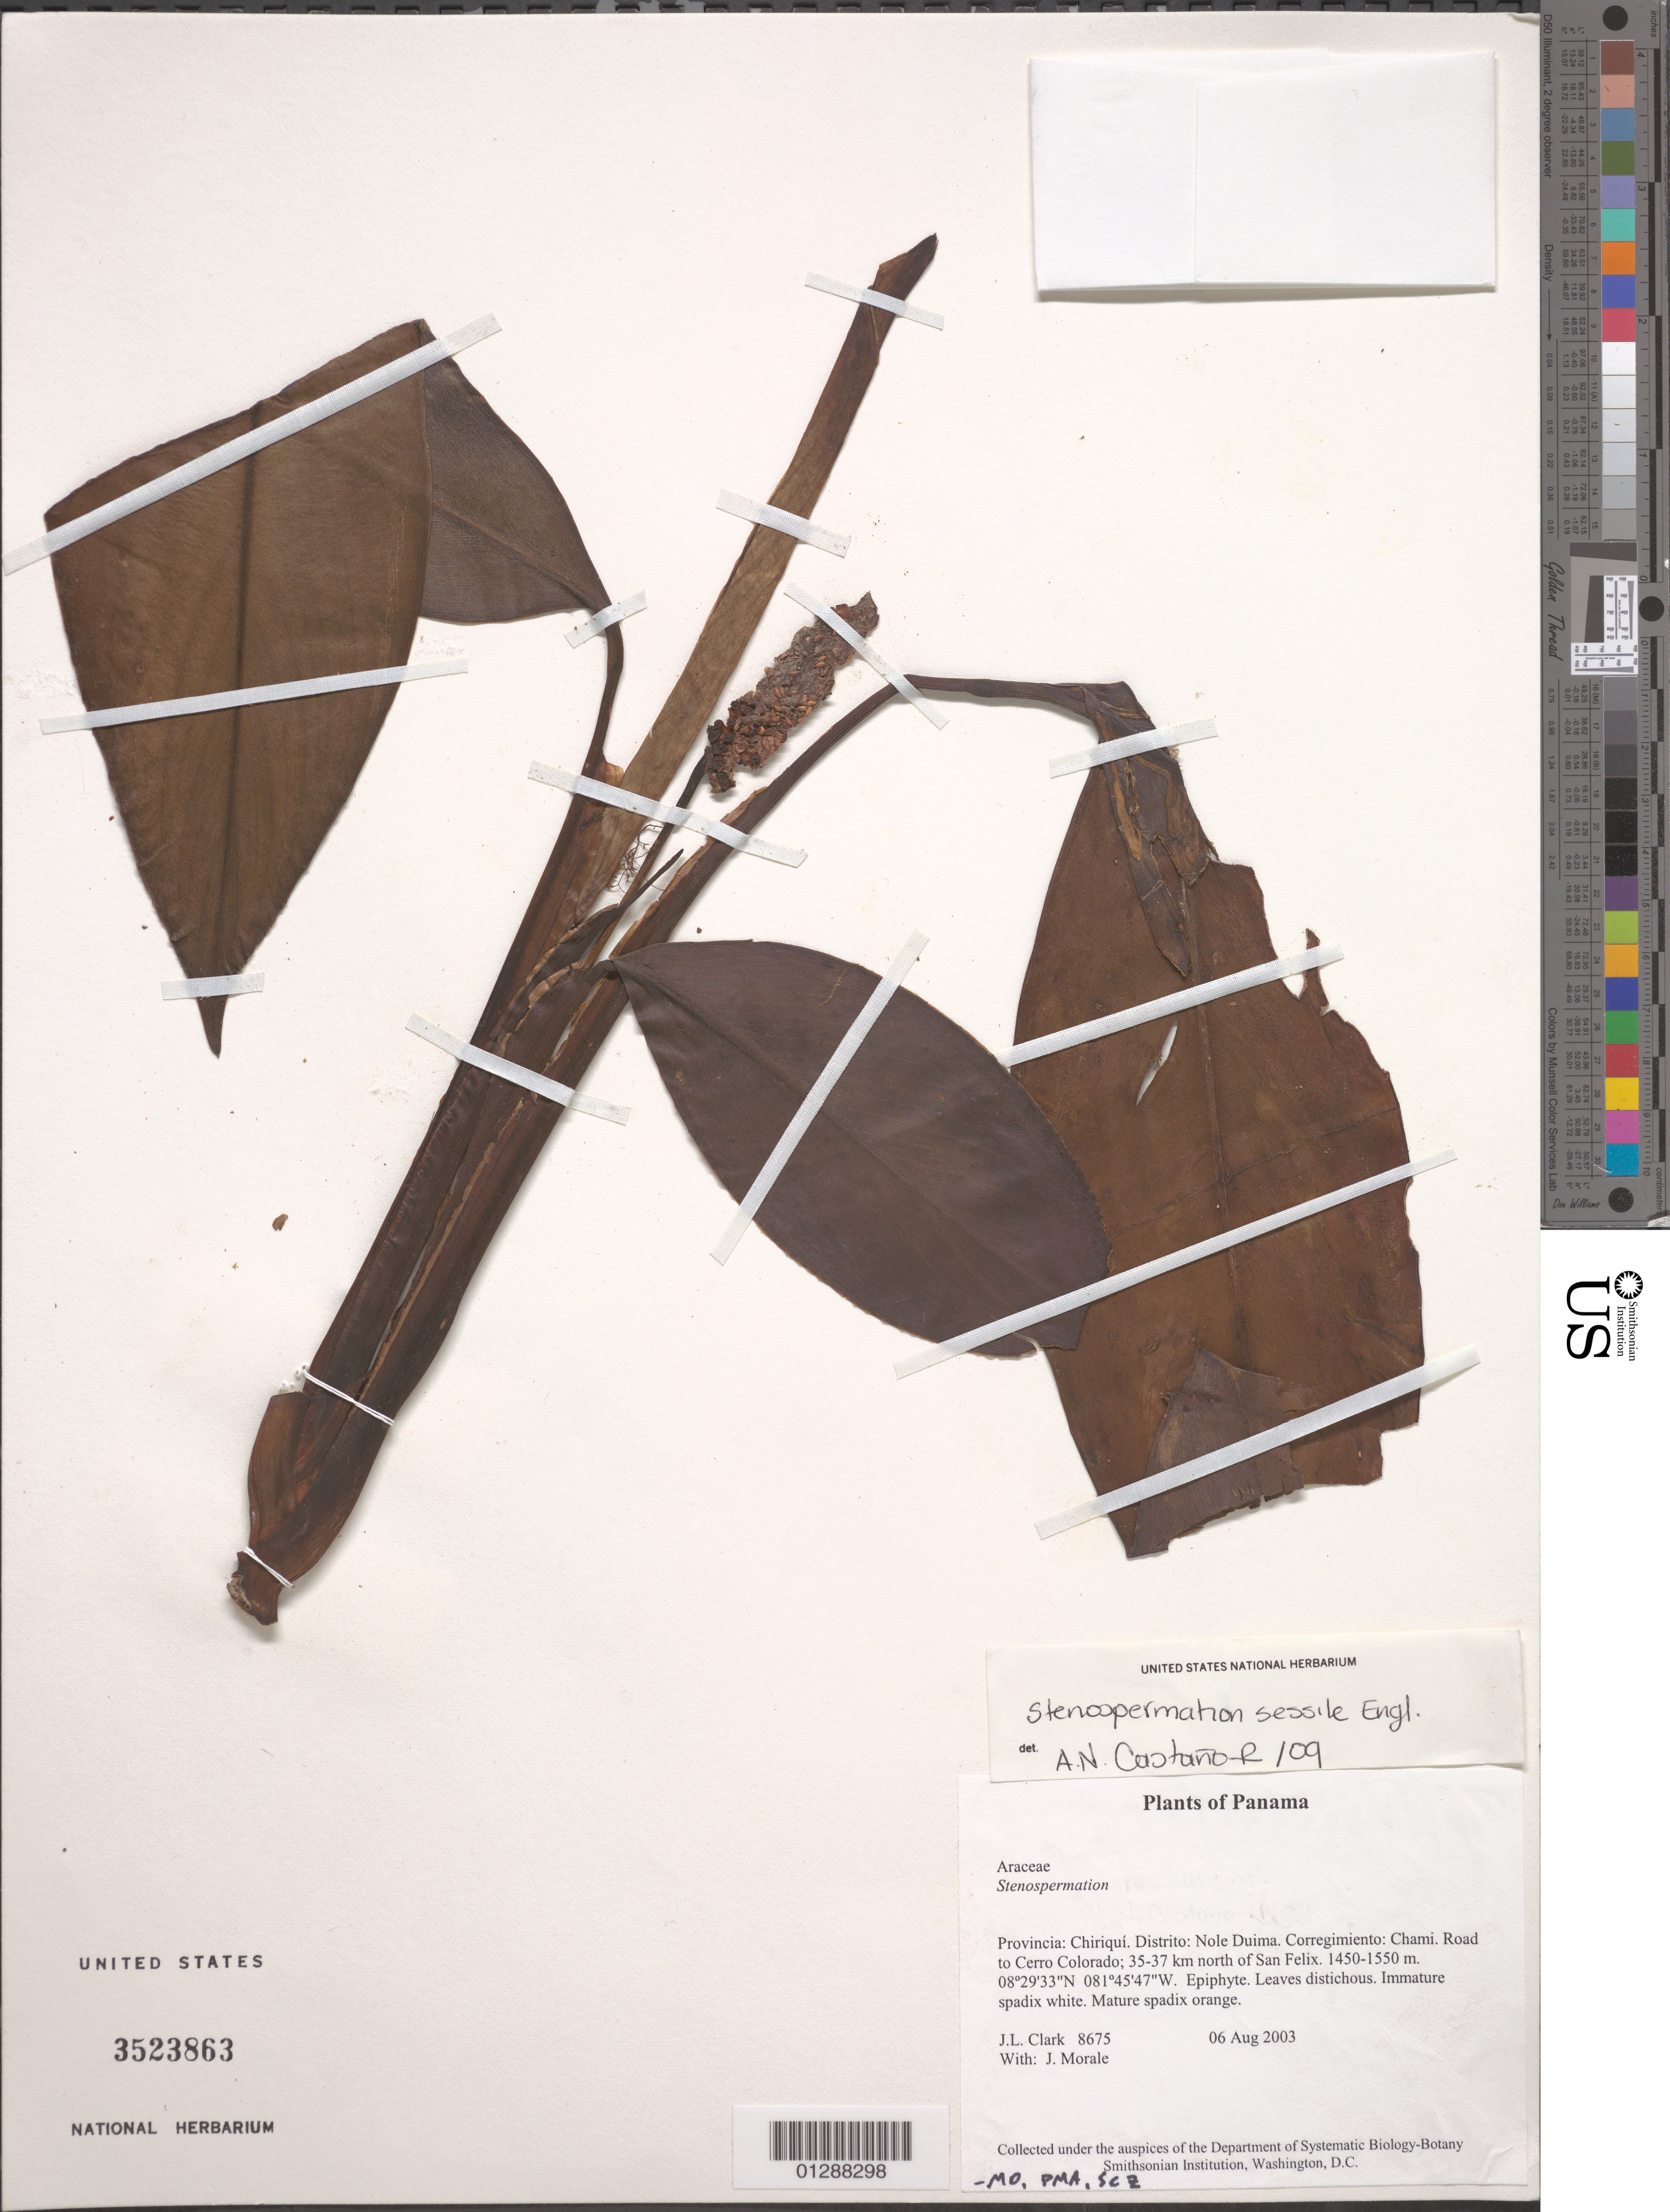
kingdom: Plantae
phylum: Tracheophyta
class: Liliopsida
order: Alismatales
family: Araceae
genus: Stenospermation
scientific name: Stenospermation sessile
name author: Engl.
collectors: J. L. Clark & J. Morale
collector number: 8675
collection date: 2003-08-06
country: Panama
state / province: Chiriqui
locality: Distrito: Nole Duima. Corregimiento: Chami. Road to Cerro Colorado; 35-37 km north of San Felix.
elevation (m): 1450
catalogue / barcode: US 3523863